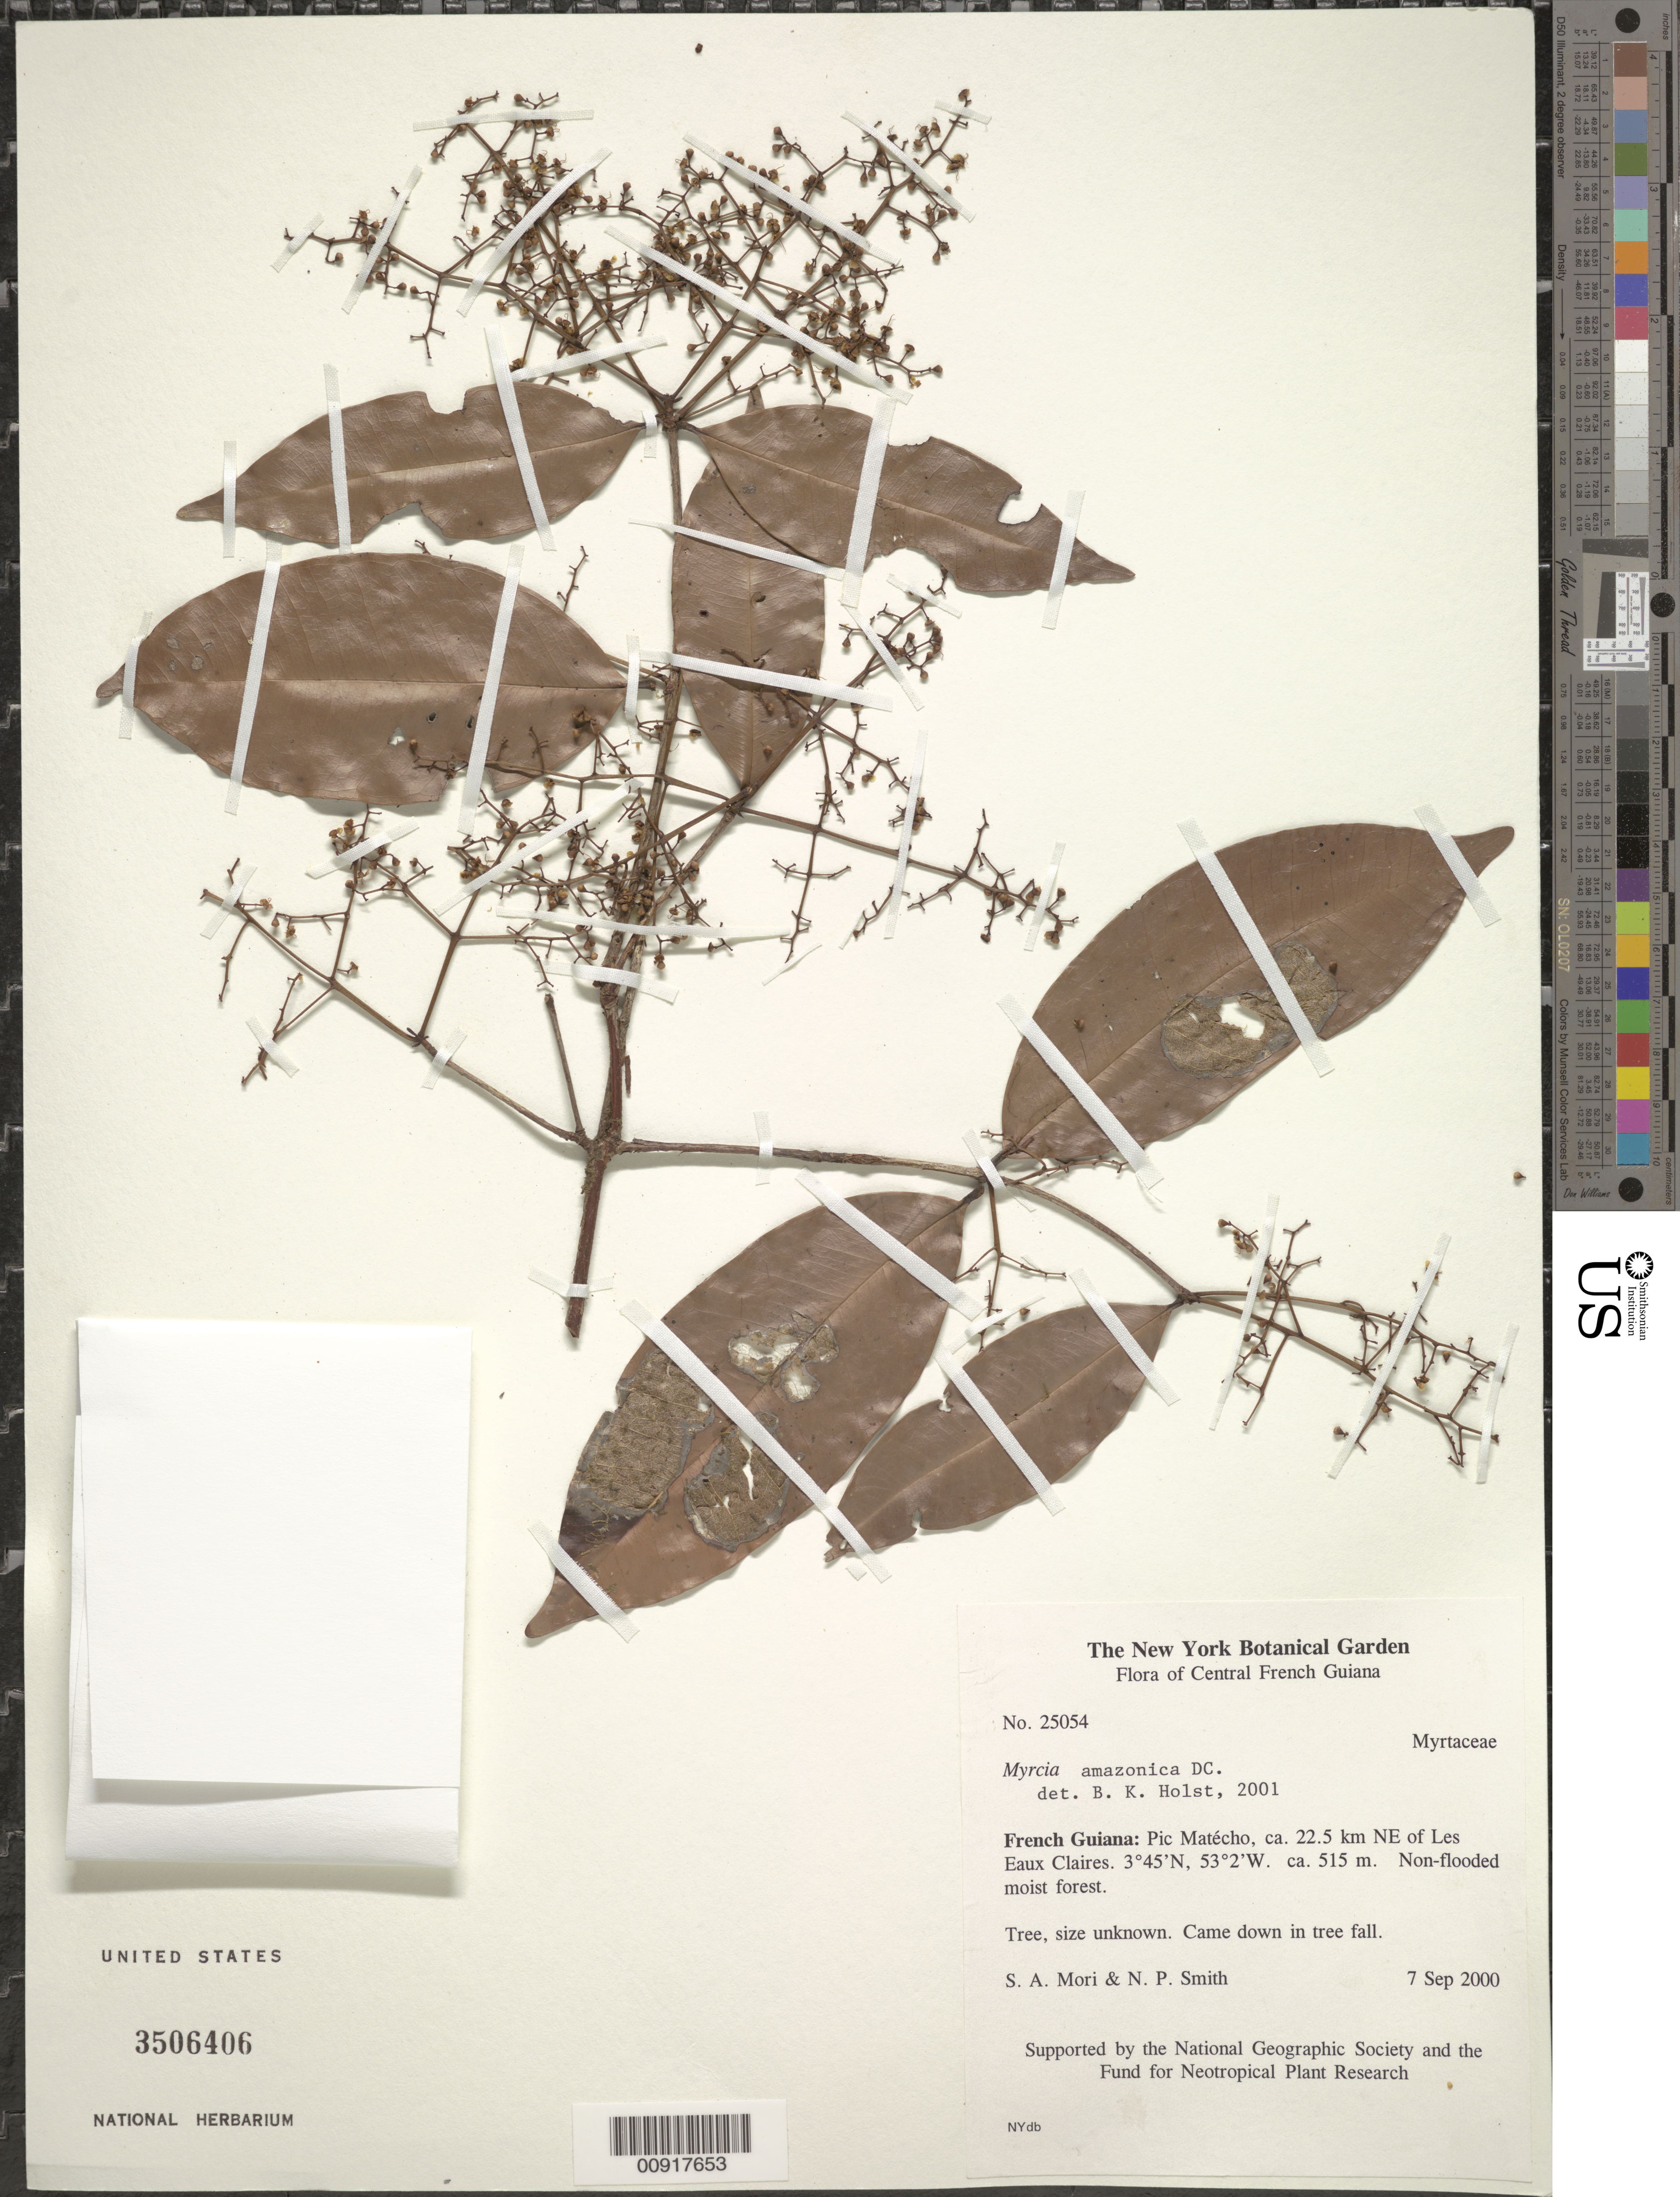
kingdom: Plantae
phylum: Tracheophyta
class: Magnoliopsida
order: Myrtales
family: Myrtaceae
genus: Myrcia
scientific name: Myrcia amazonica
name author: DC.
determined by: Holst, Bruce K.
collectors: S. Mori & N. Smith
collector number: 25054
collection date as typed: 7-Sep-00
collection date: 2000-09-07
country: French Guiana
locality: Pic Matécho, ca 22.5 km NE of Les Eaux Claires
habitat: Non-flooded moist forest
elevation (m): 515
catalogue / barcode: US 3506406